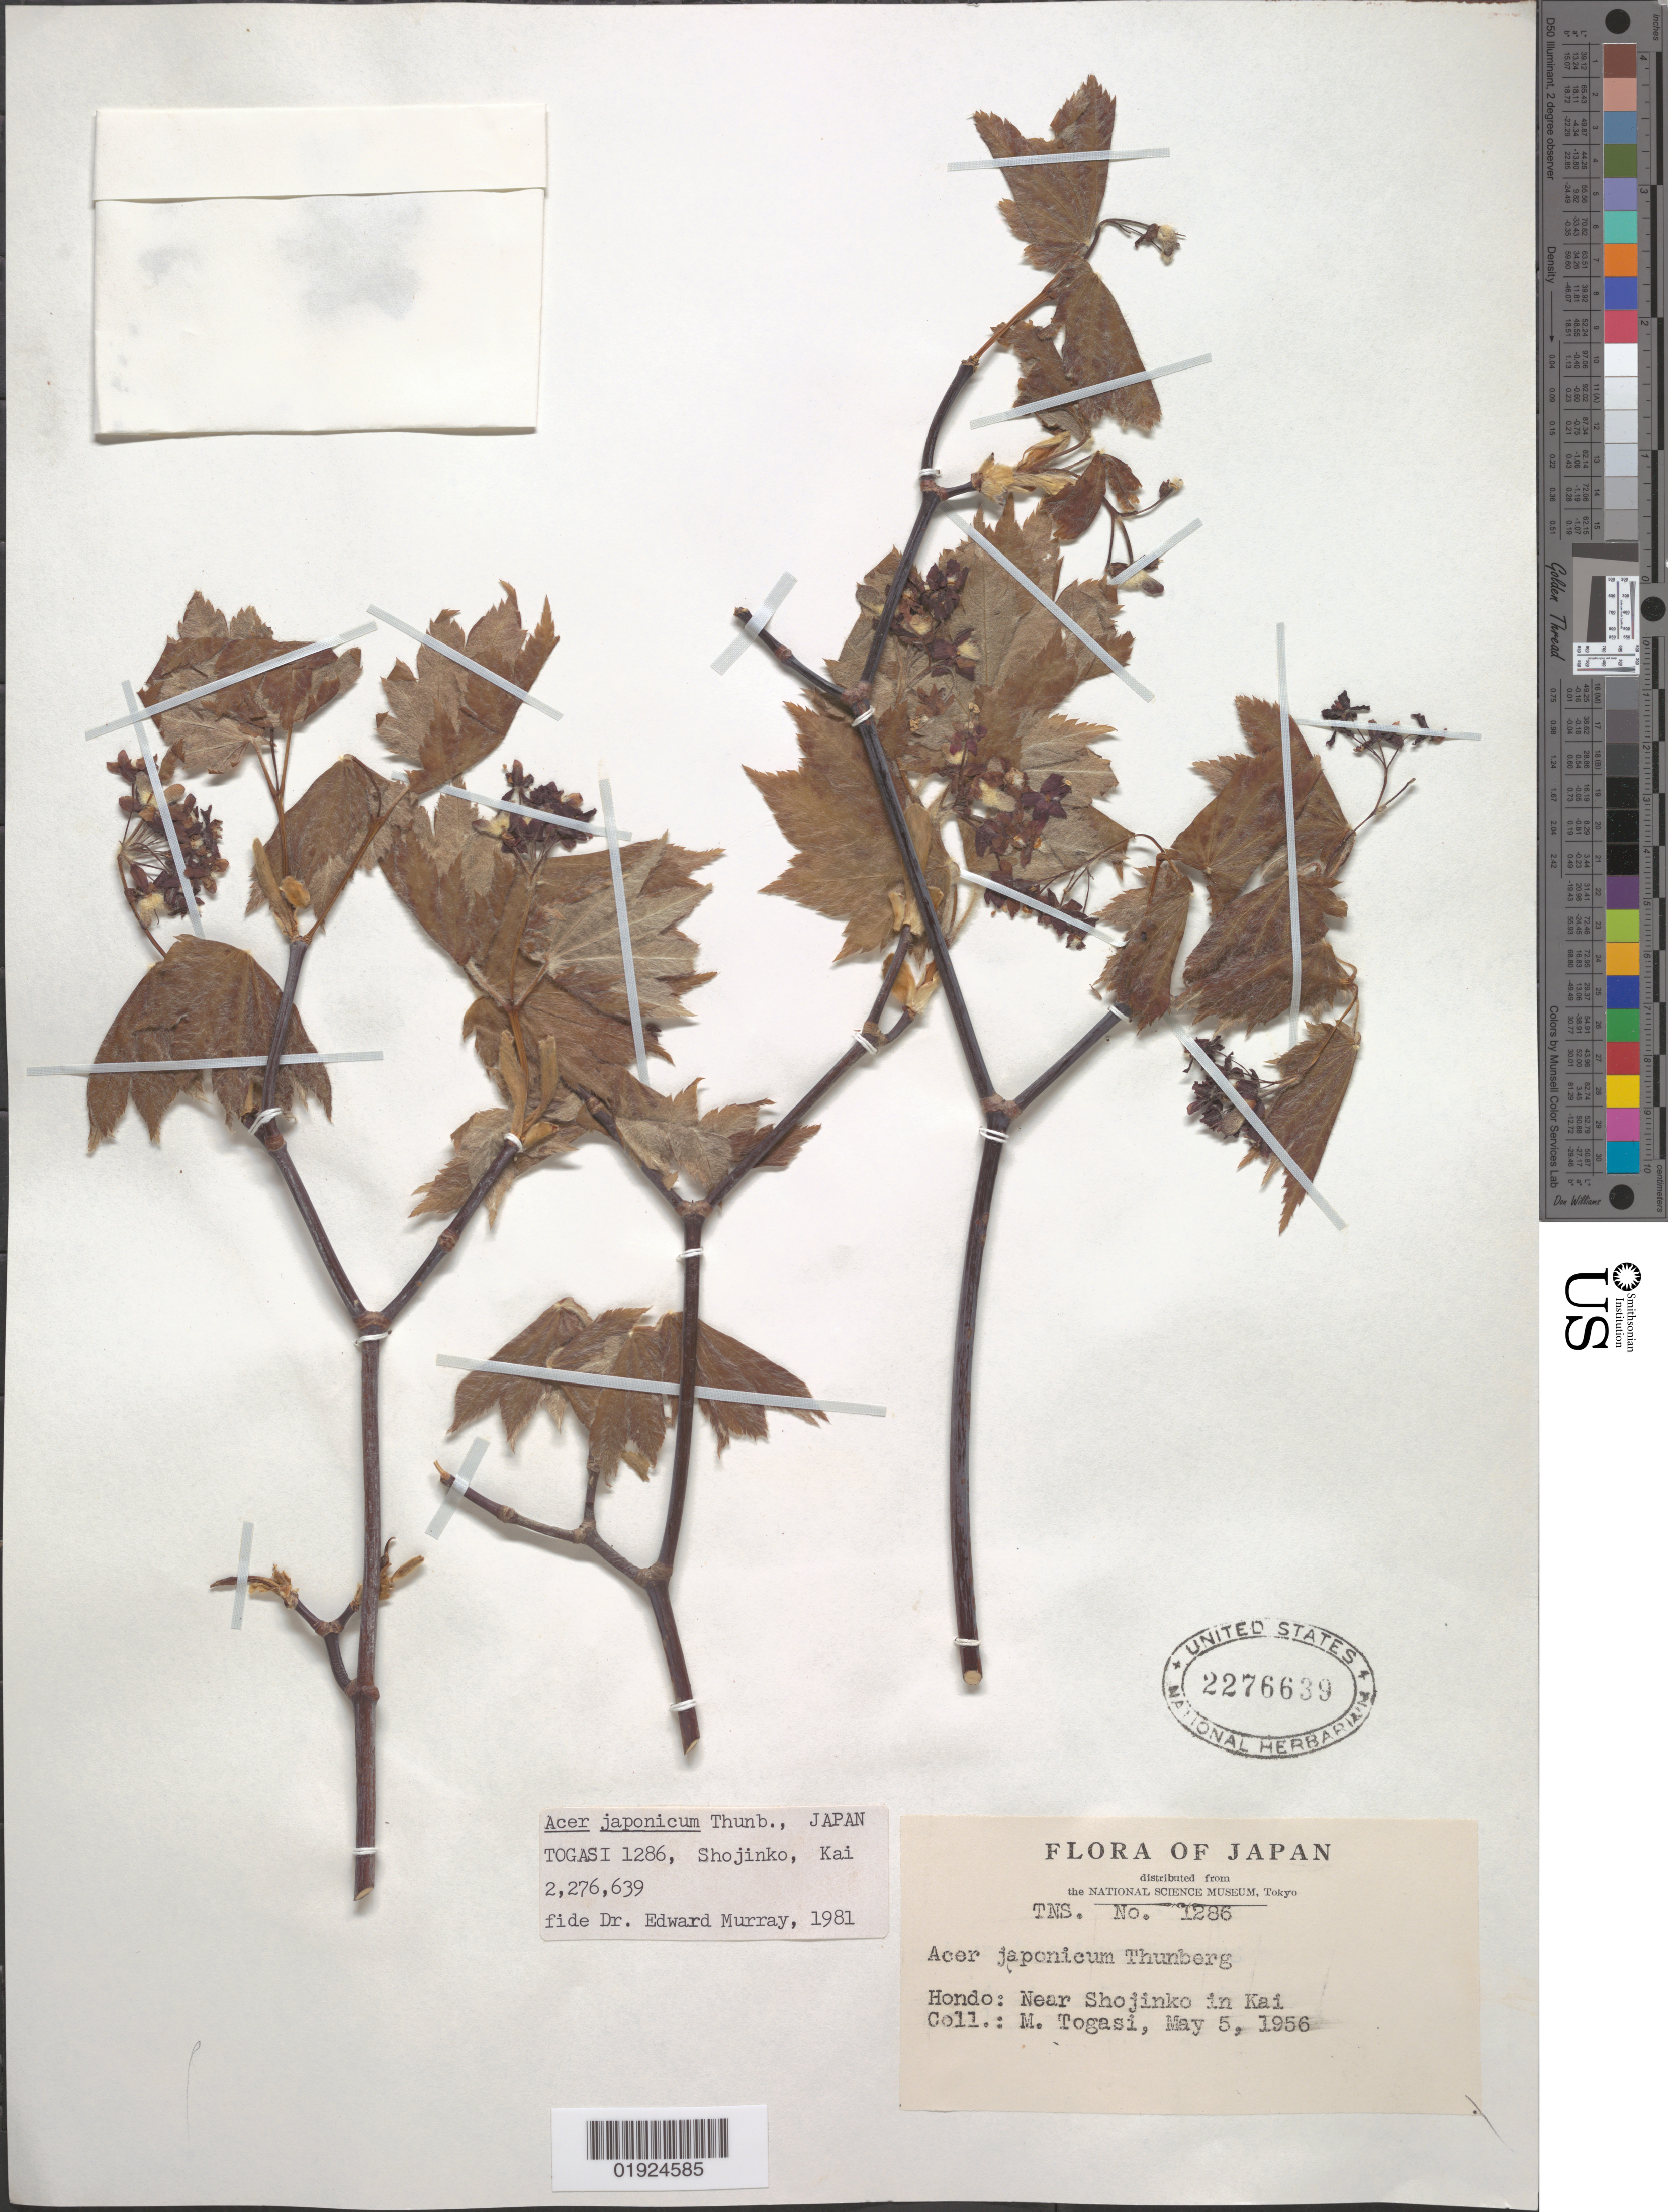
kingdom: Plantae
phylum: Tracheophyta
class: Magnoliopsida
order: Sapindales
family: Sapindaceae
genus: Acer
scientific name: Acer japonicum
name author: Thunb.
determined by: Murray, Edward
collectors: M. Togasi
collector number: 1286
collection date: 1956-05-05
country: Japan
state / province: Yamanasi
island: Honshu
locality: Shojinko in Kai [Yamanashi]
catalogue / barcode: US 2276639